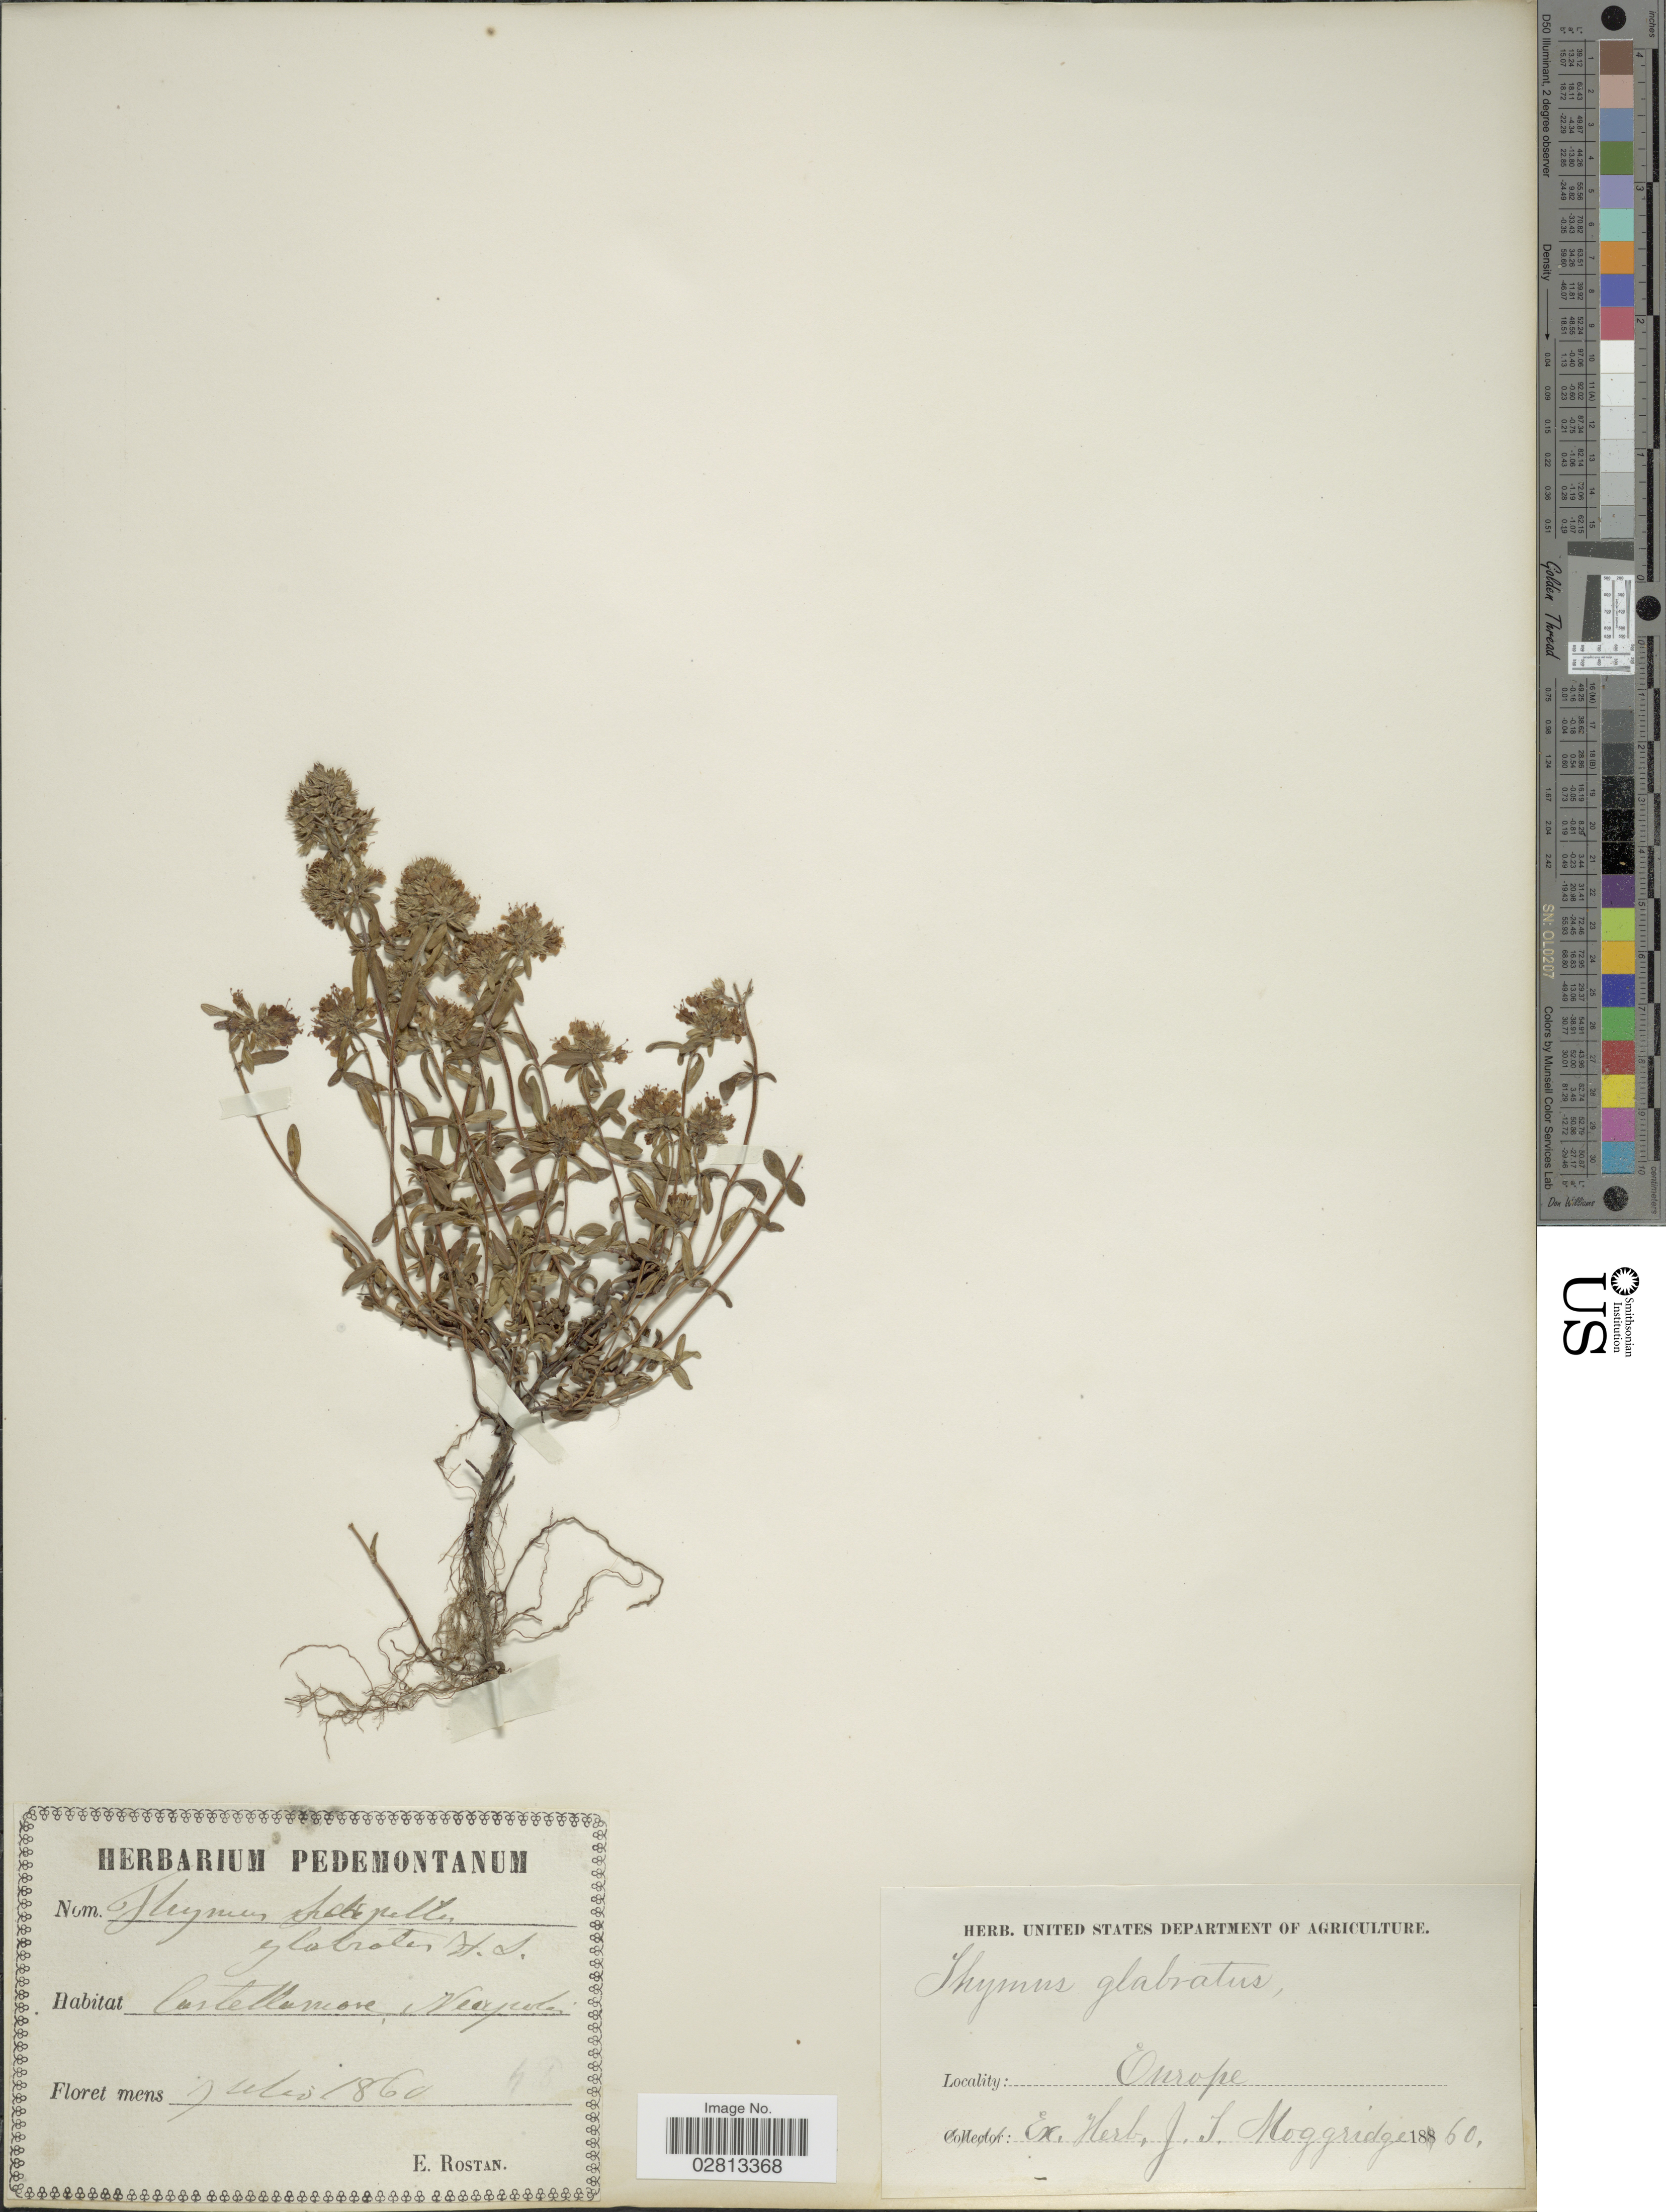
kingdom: Plantae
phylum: Tracheophyta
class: Magnoliopsida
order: Lamiales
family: Lamiaceae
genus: Thymus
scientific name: Thymus glabratus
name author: Hoffmanns. & Link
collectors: E. Rostan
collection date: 1860-07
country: Italy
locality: Castellamore, Napoli [interpreted]. Europe